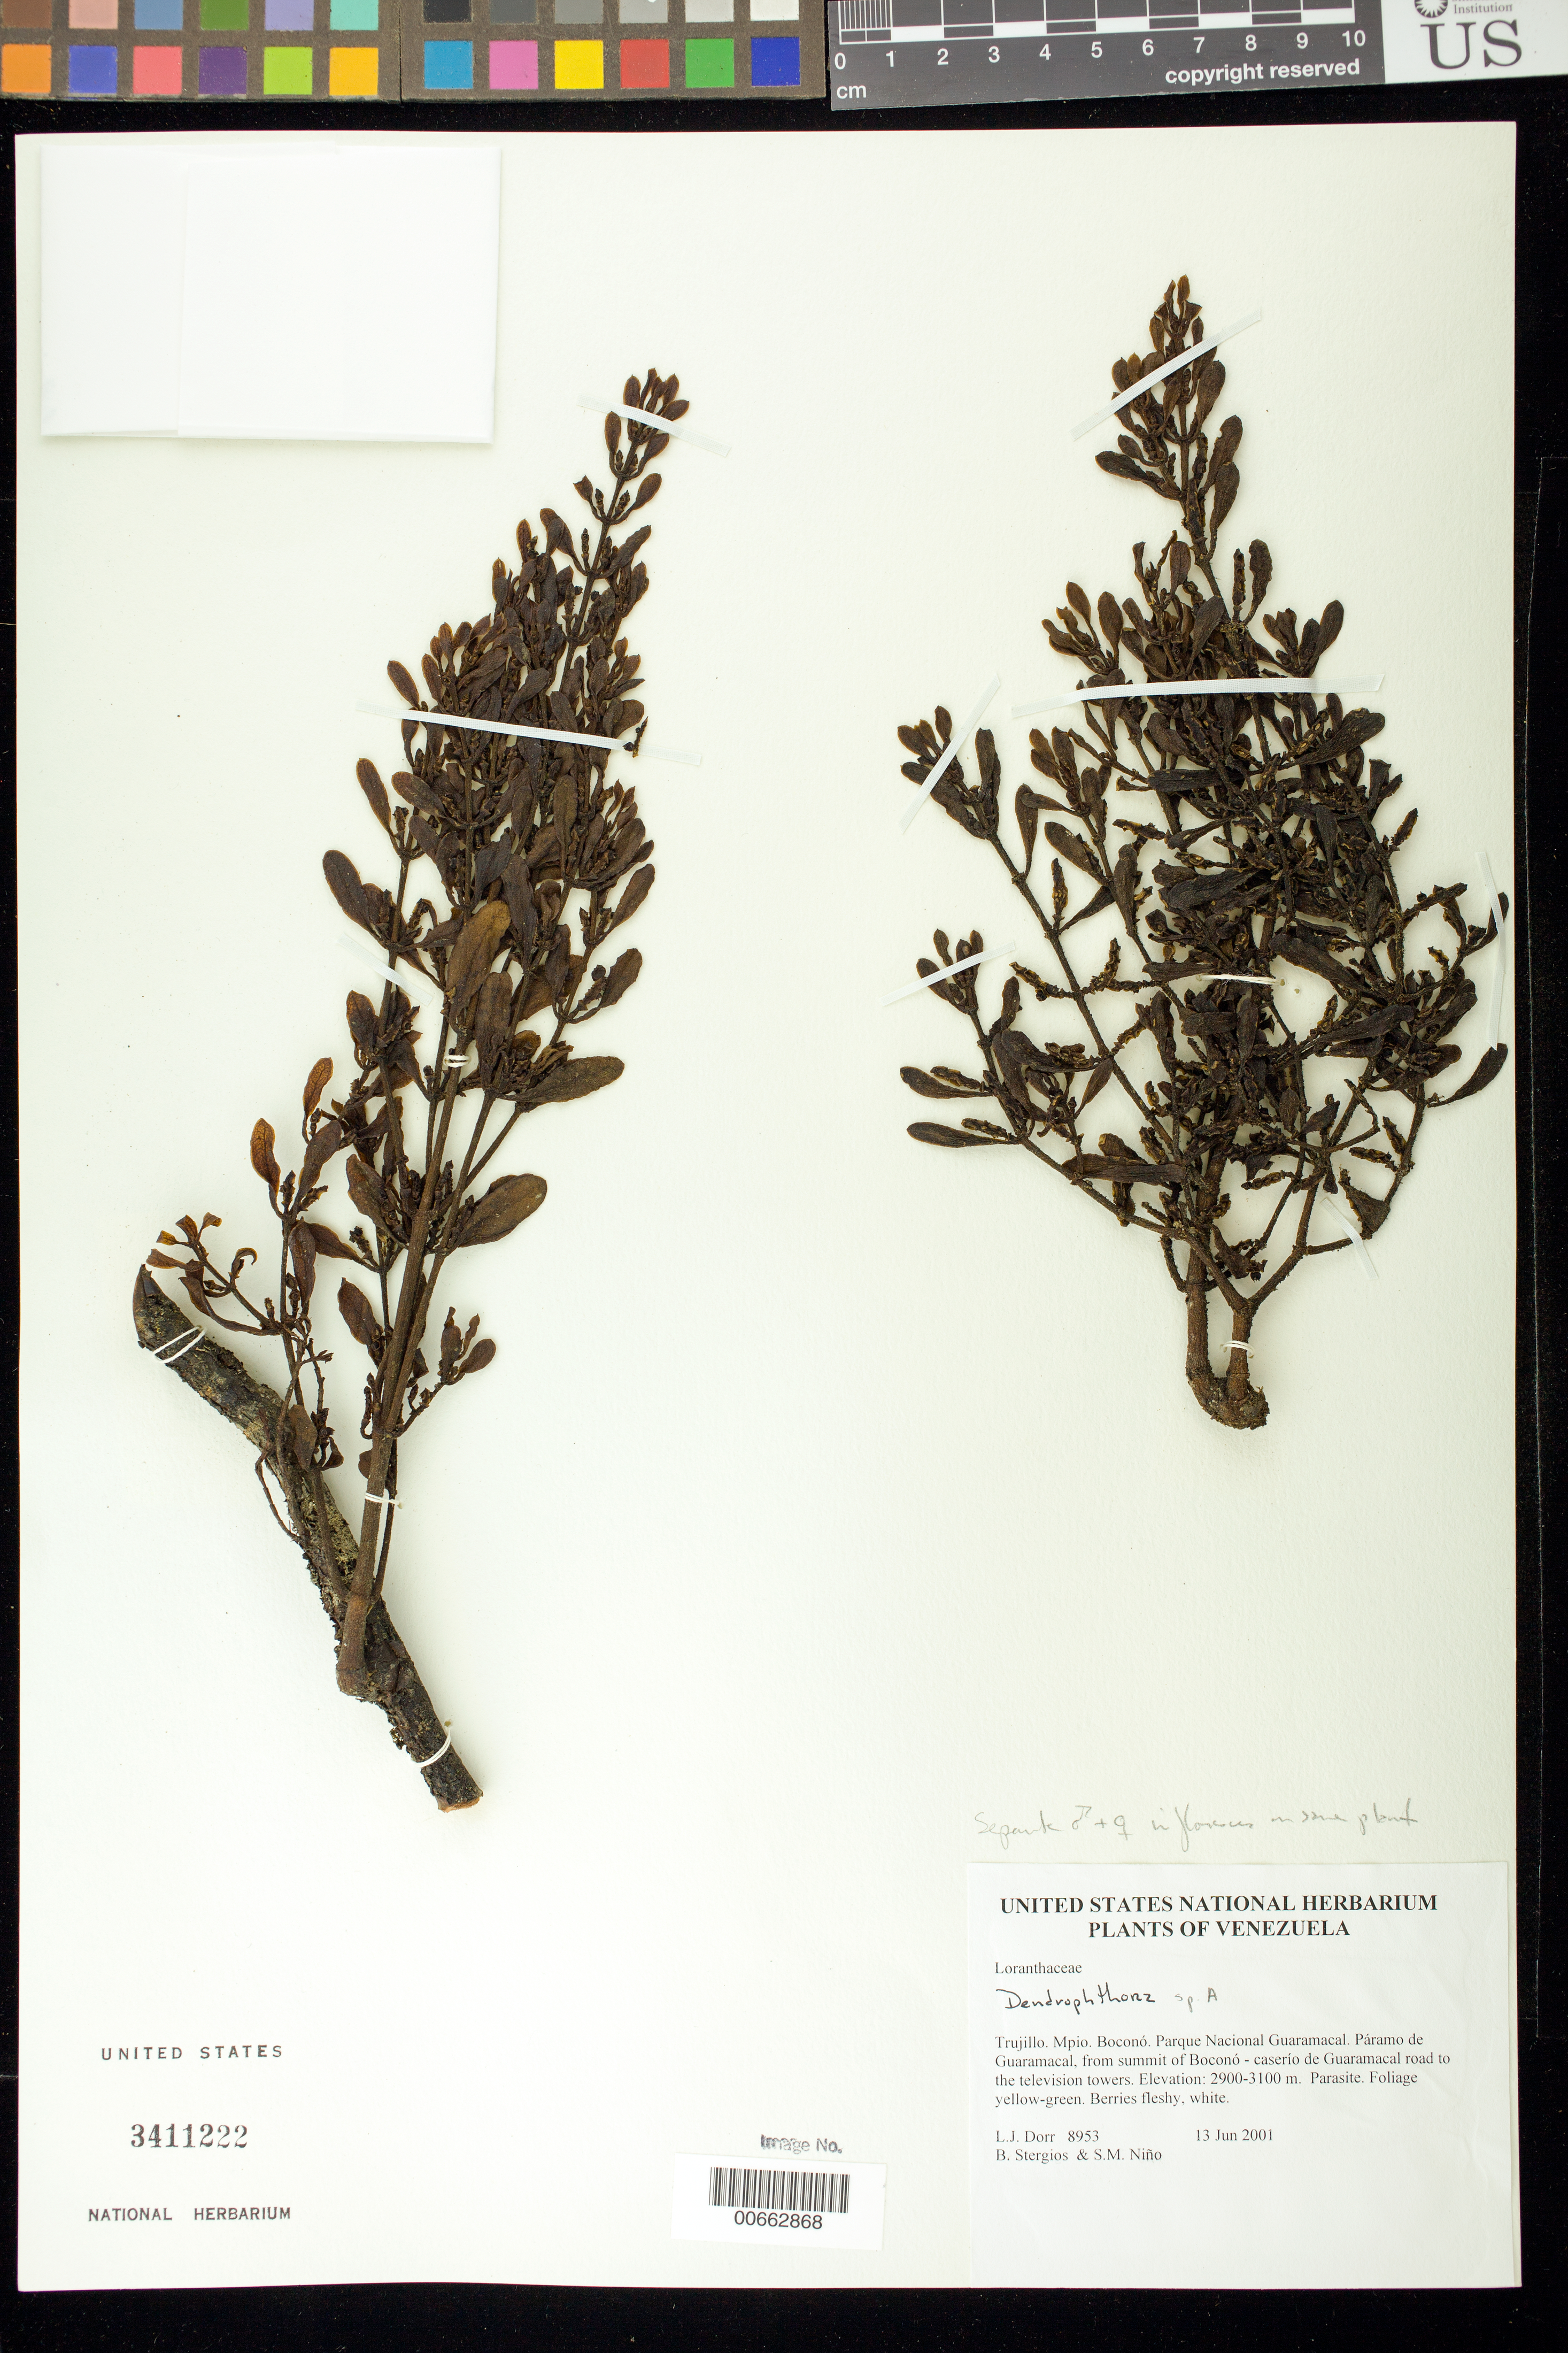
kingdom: Plantae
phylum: Tracheophyta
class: Magnoliopsida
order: Santalales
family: Viscaceae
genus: Dendrophthora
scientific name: Dendrophthora apiculata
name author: Canelón et al.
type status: Isotype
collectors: L. J. Dorr, B. G. Stergios & S. M. Niño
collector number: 8953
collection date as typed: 13 Jun 2001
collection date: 2001-06-13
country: Venezuela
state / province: Trujillo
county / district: Boconó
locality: Parque Nacional Guaramacal. Páramo de Guaramacal, from summit of Boconó-caserío de Guaramacal road to the television towers.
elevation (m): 2900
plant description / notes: PORT, US, UVIC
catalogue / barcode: US 3411222